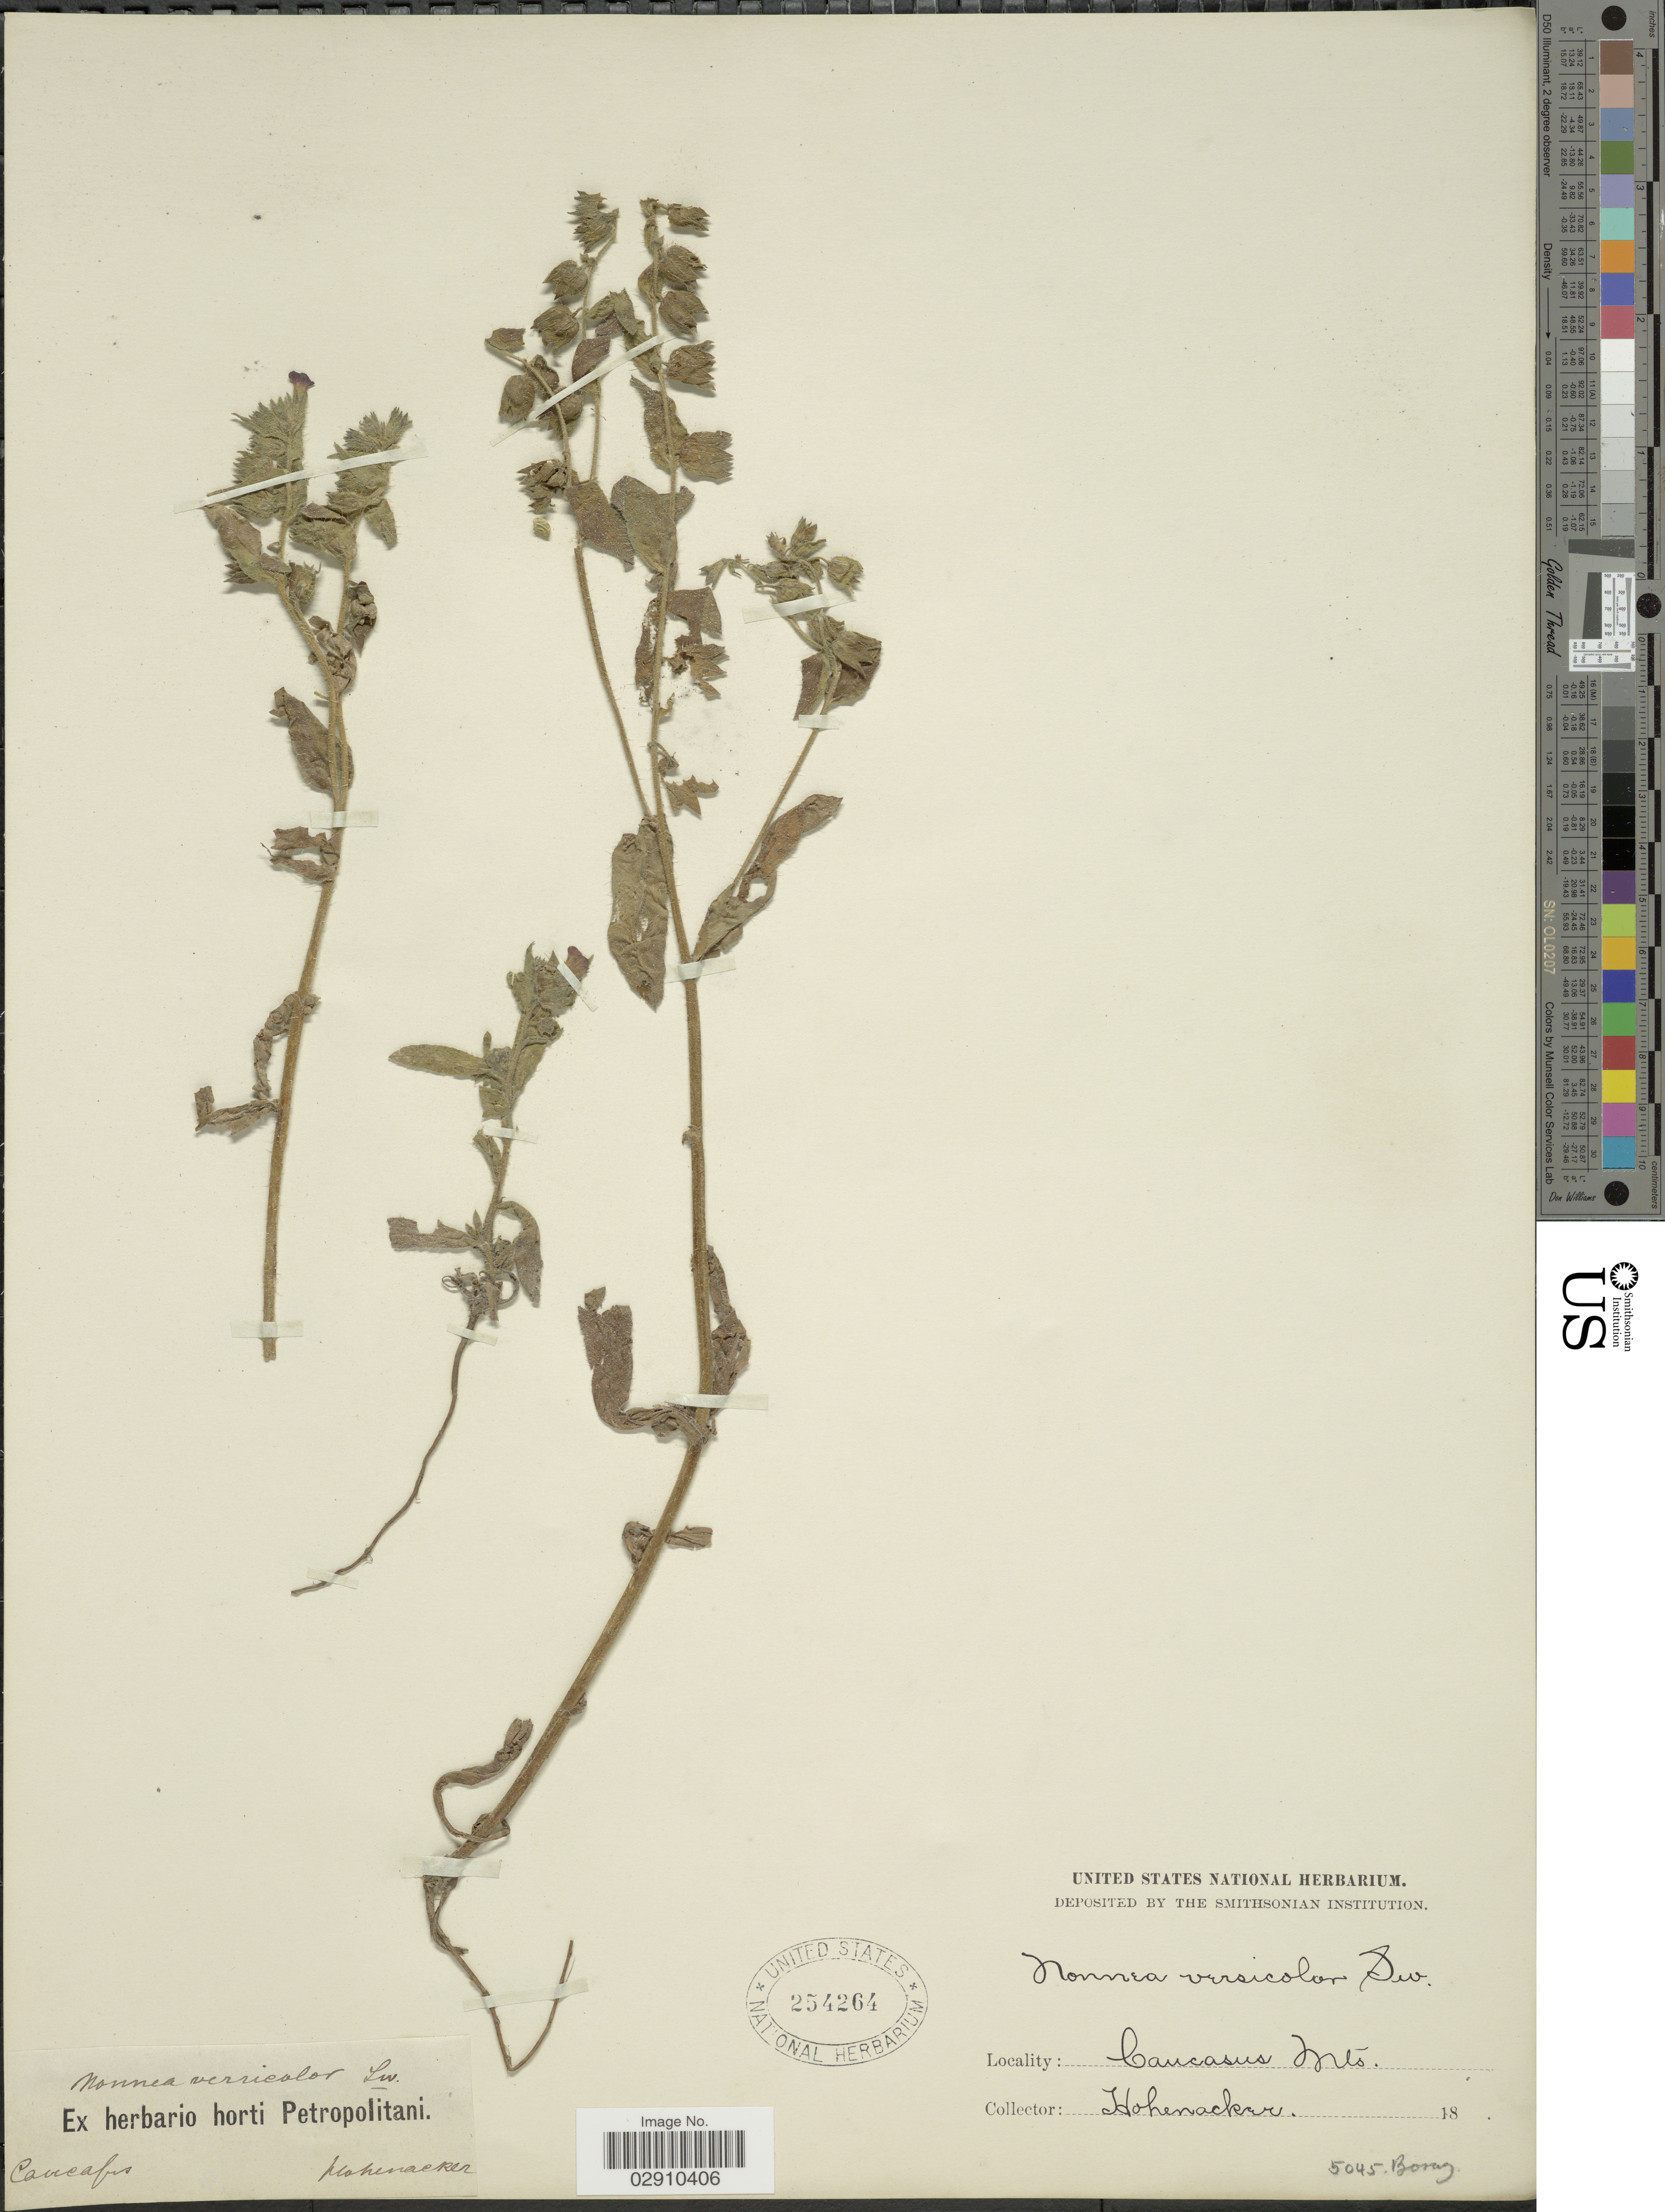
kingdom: Plantae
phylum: Tracheophyta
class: Magnoliopsida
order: Boraginales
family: Boraginaceae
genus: Nonea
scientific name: Nonea versicolor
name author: (Steven) Sweet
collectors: Hohenacker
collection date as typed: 18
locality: Caucasus Mts.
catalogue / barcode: US 254264